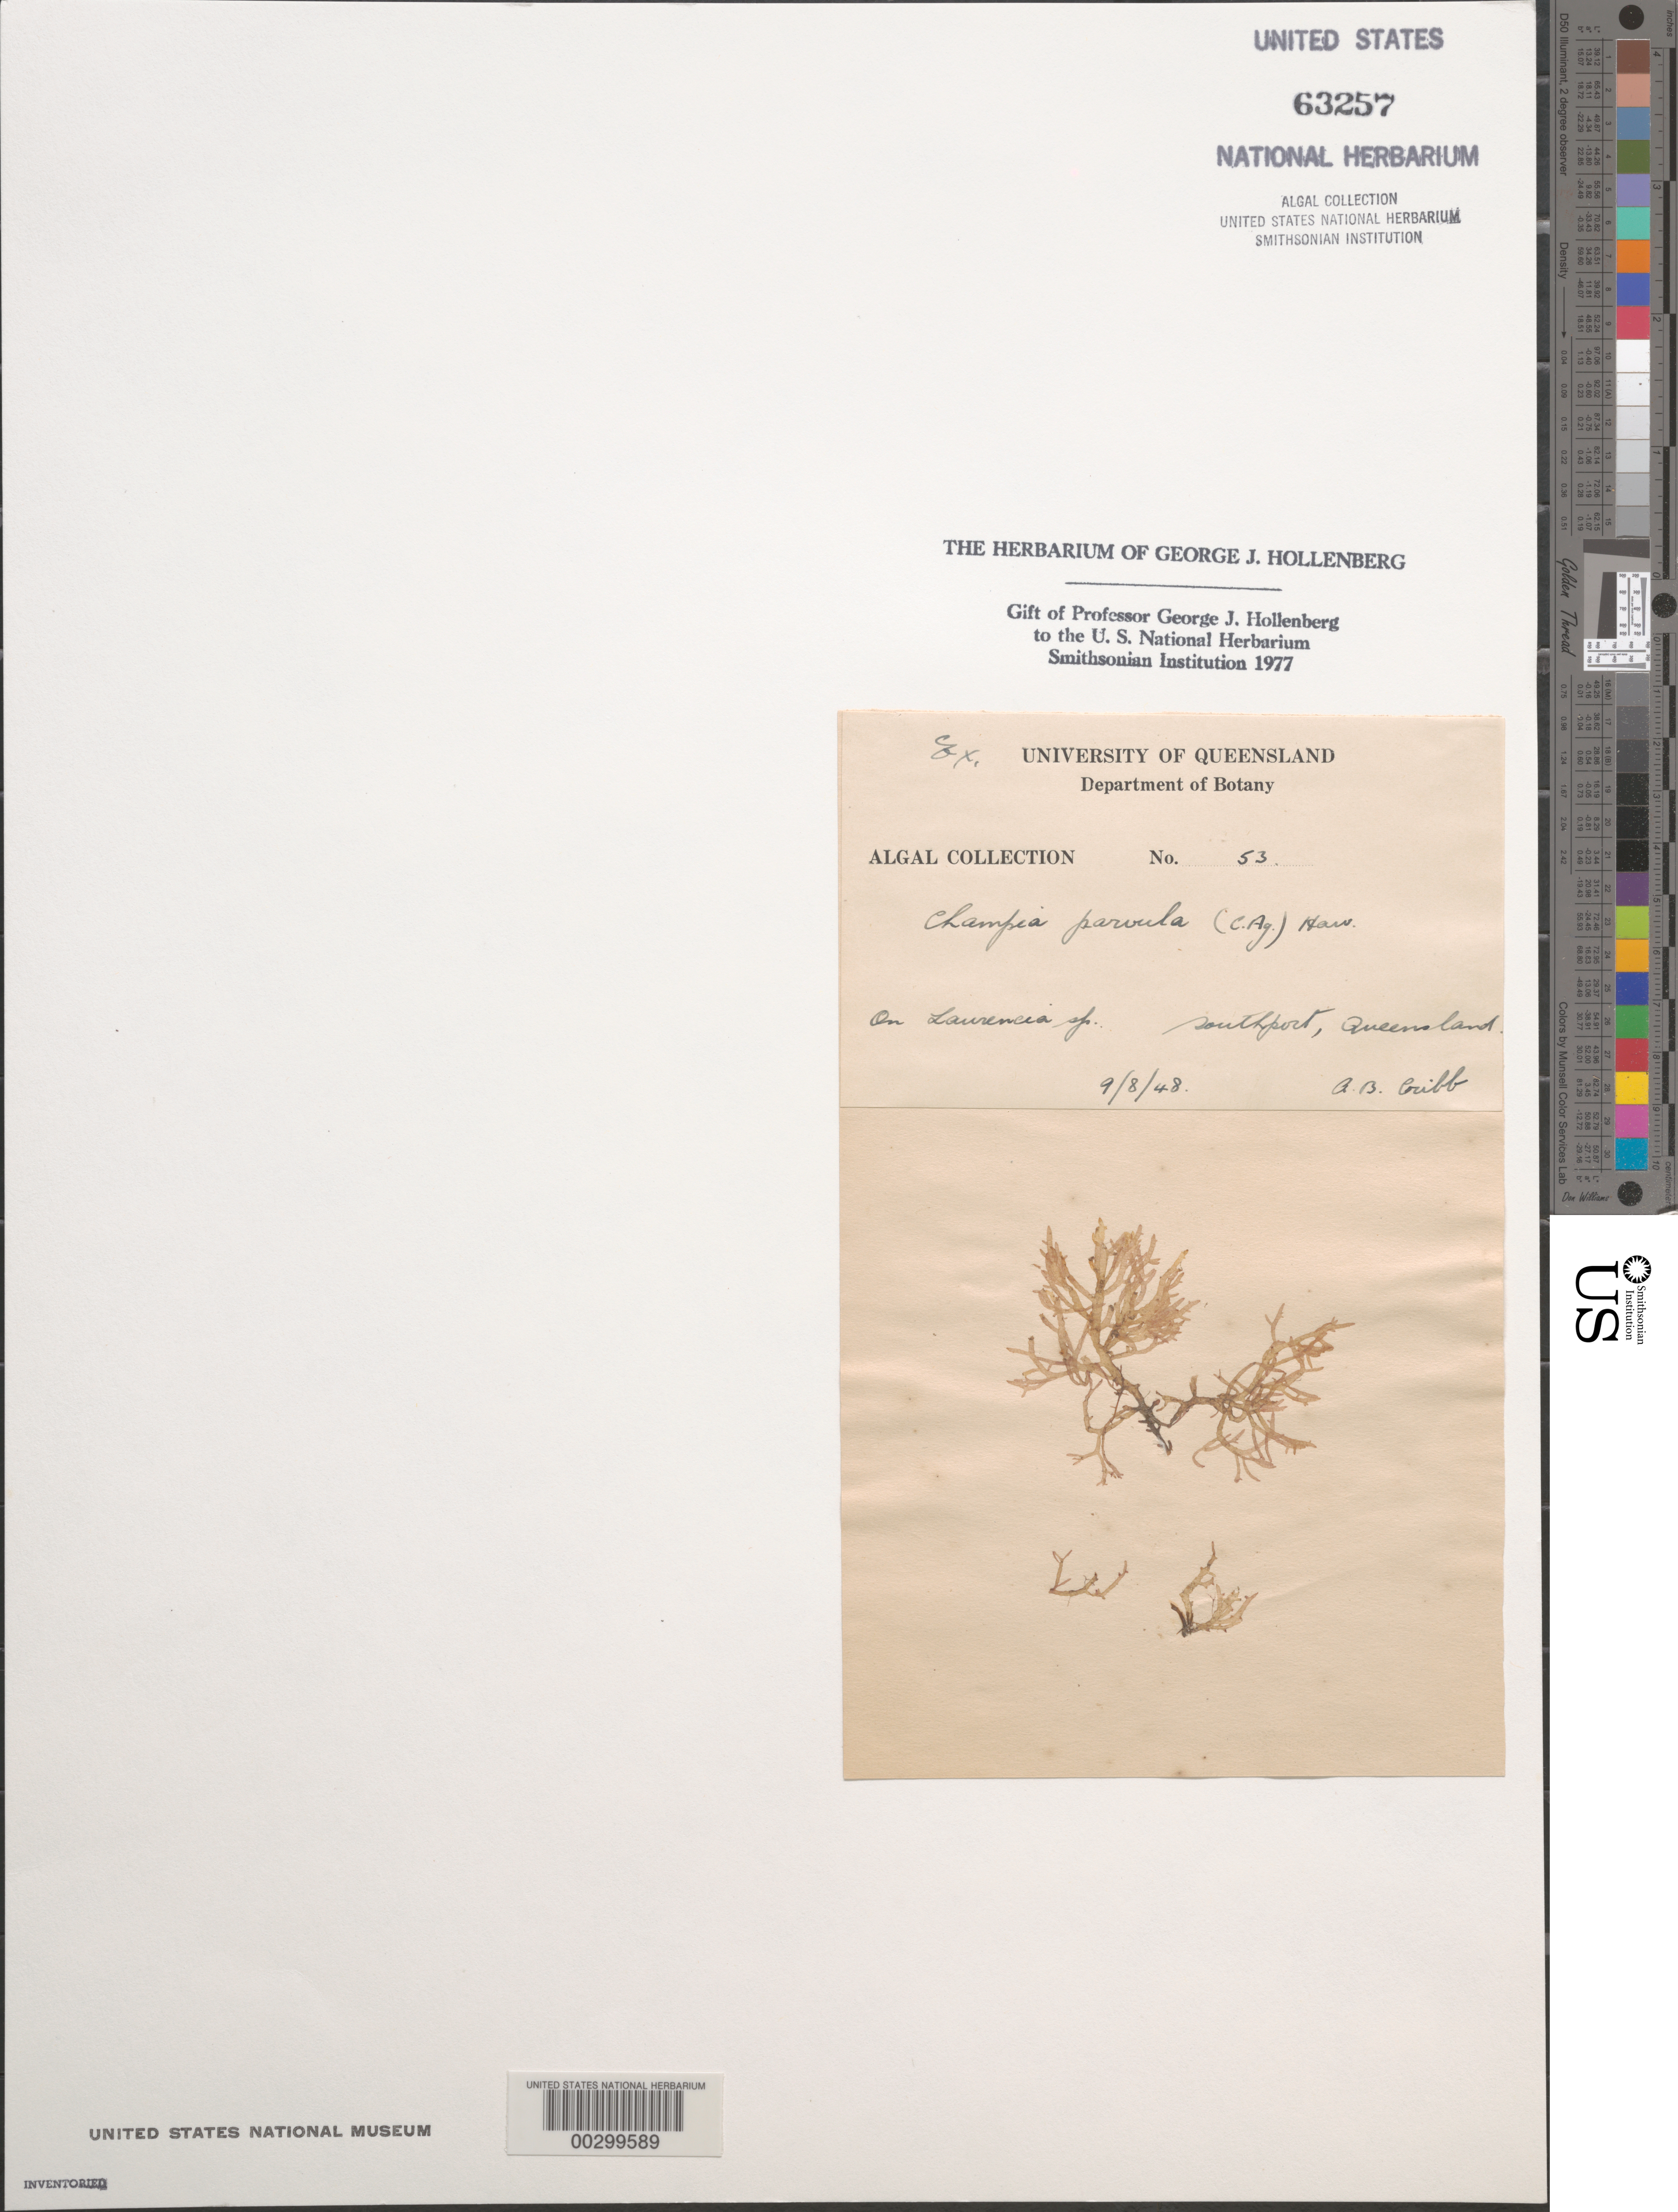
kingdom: Plantae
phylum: Rhodophyta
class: Florideophyceae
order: Rhodymeniales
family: Champiaceae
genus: Champia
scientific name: Champia parvula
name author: (C. Agardh) Harv.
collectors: A. Cribb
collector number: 53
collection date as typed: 09 Aug 1948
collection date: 1948-08-09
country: Australia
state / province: Queensland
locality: Southport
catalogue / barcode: US 63257